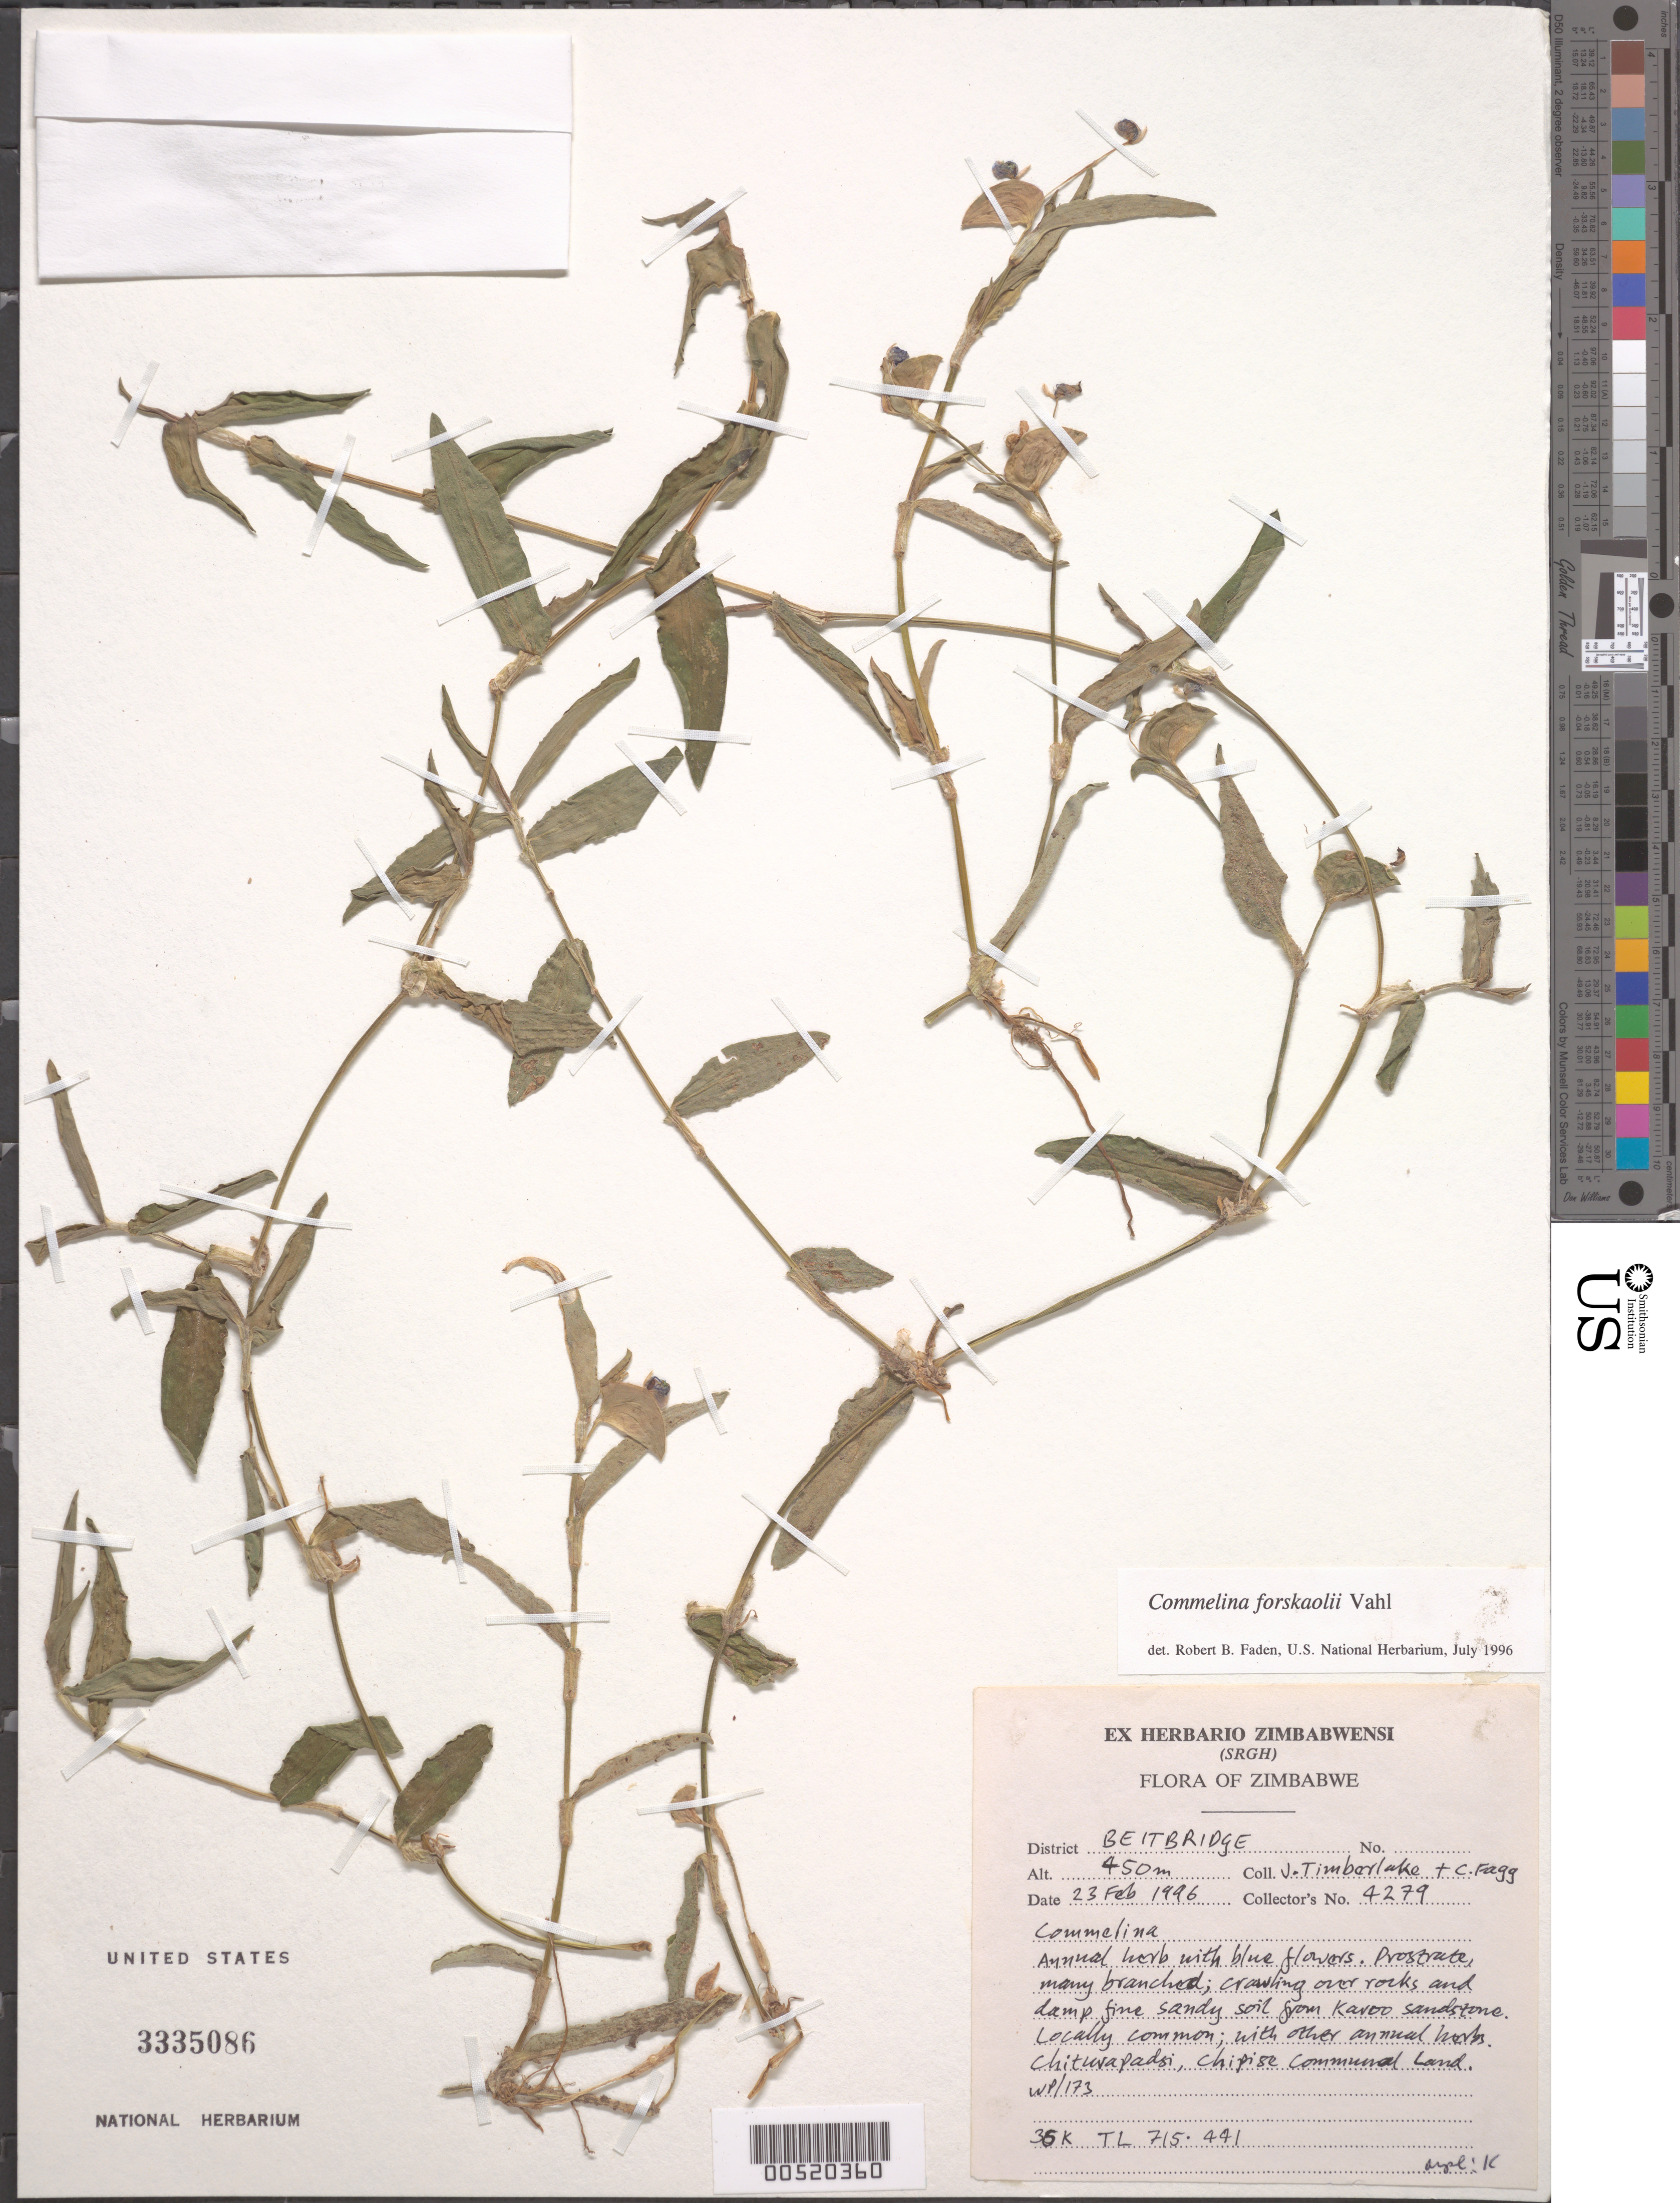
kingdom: Plantae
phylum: Tracheophyta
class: Liliopsida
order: Commelinales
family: Commelinaceae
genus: Commelina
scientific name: Commelina forskaolii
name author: Vahl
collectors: J. Timberlake & C. Fagg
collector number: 4279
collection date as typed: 23 Feb 1996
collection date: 1996-02-23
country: Zimbabwe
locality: Beitbridge, chitwapadsi, chipise communal land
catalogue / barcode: US 3335086